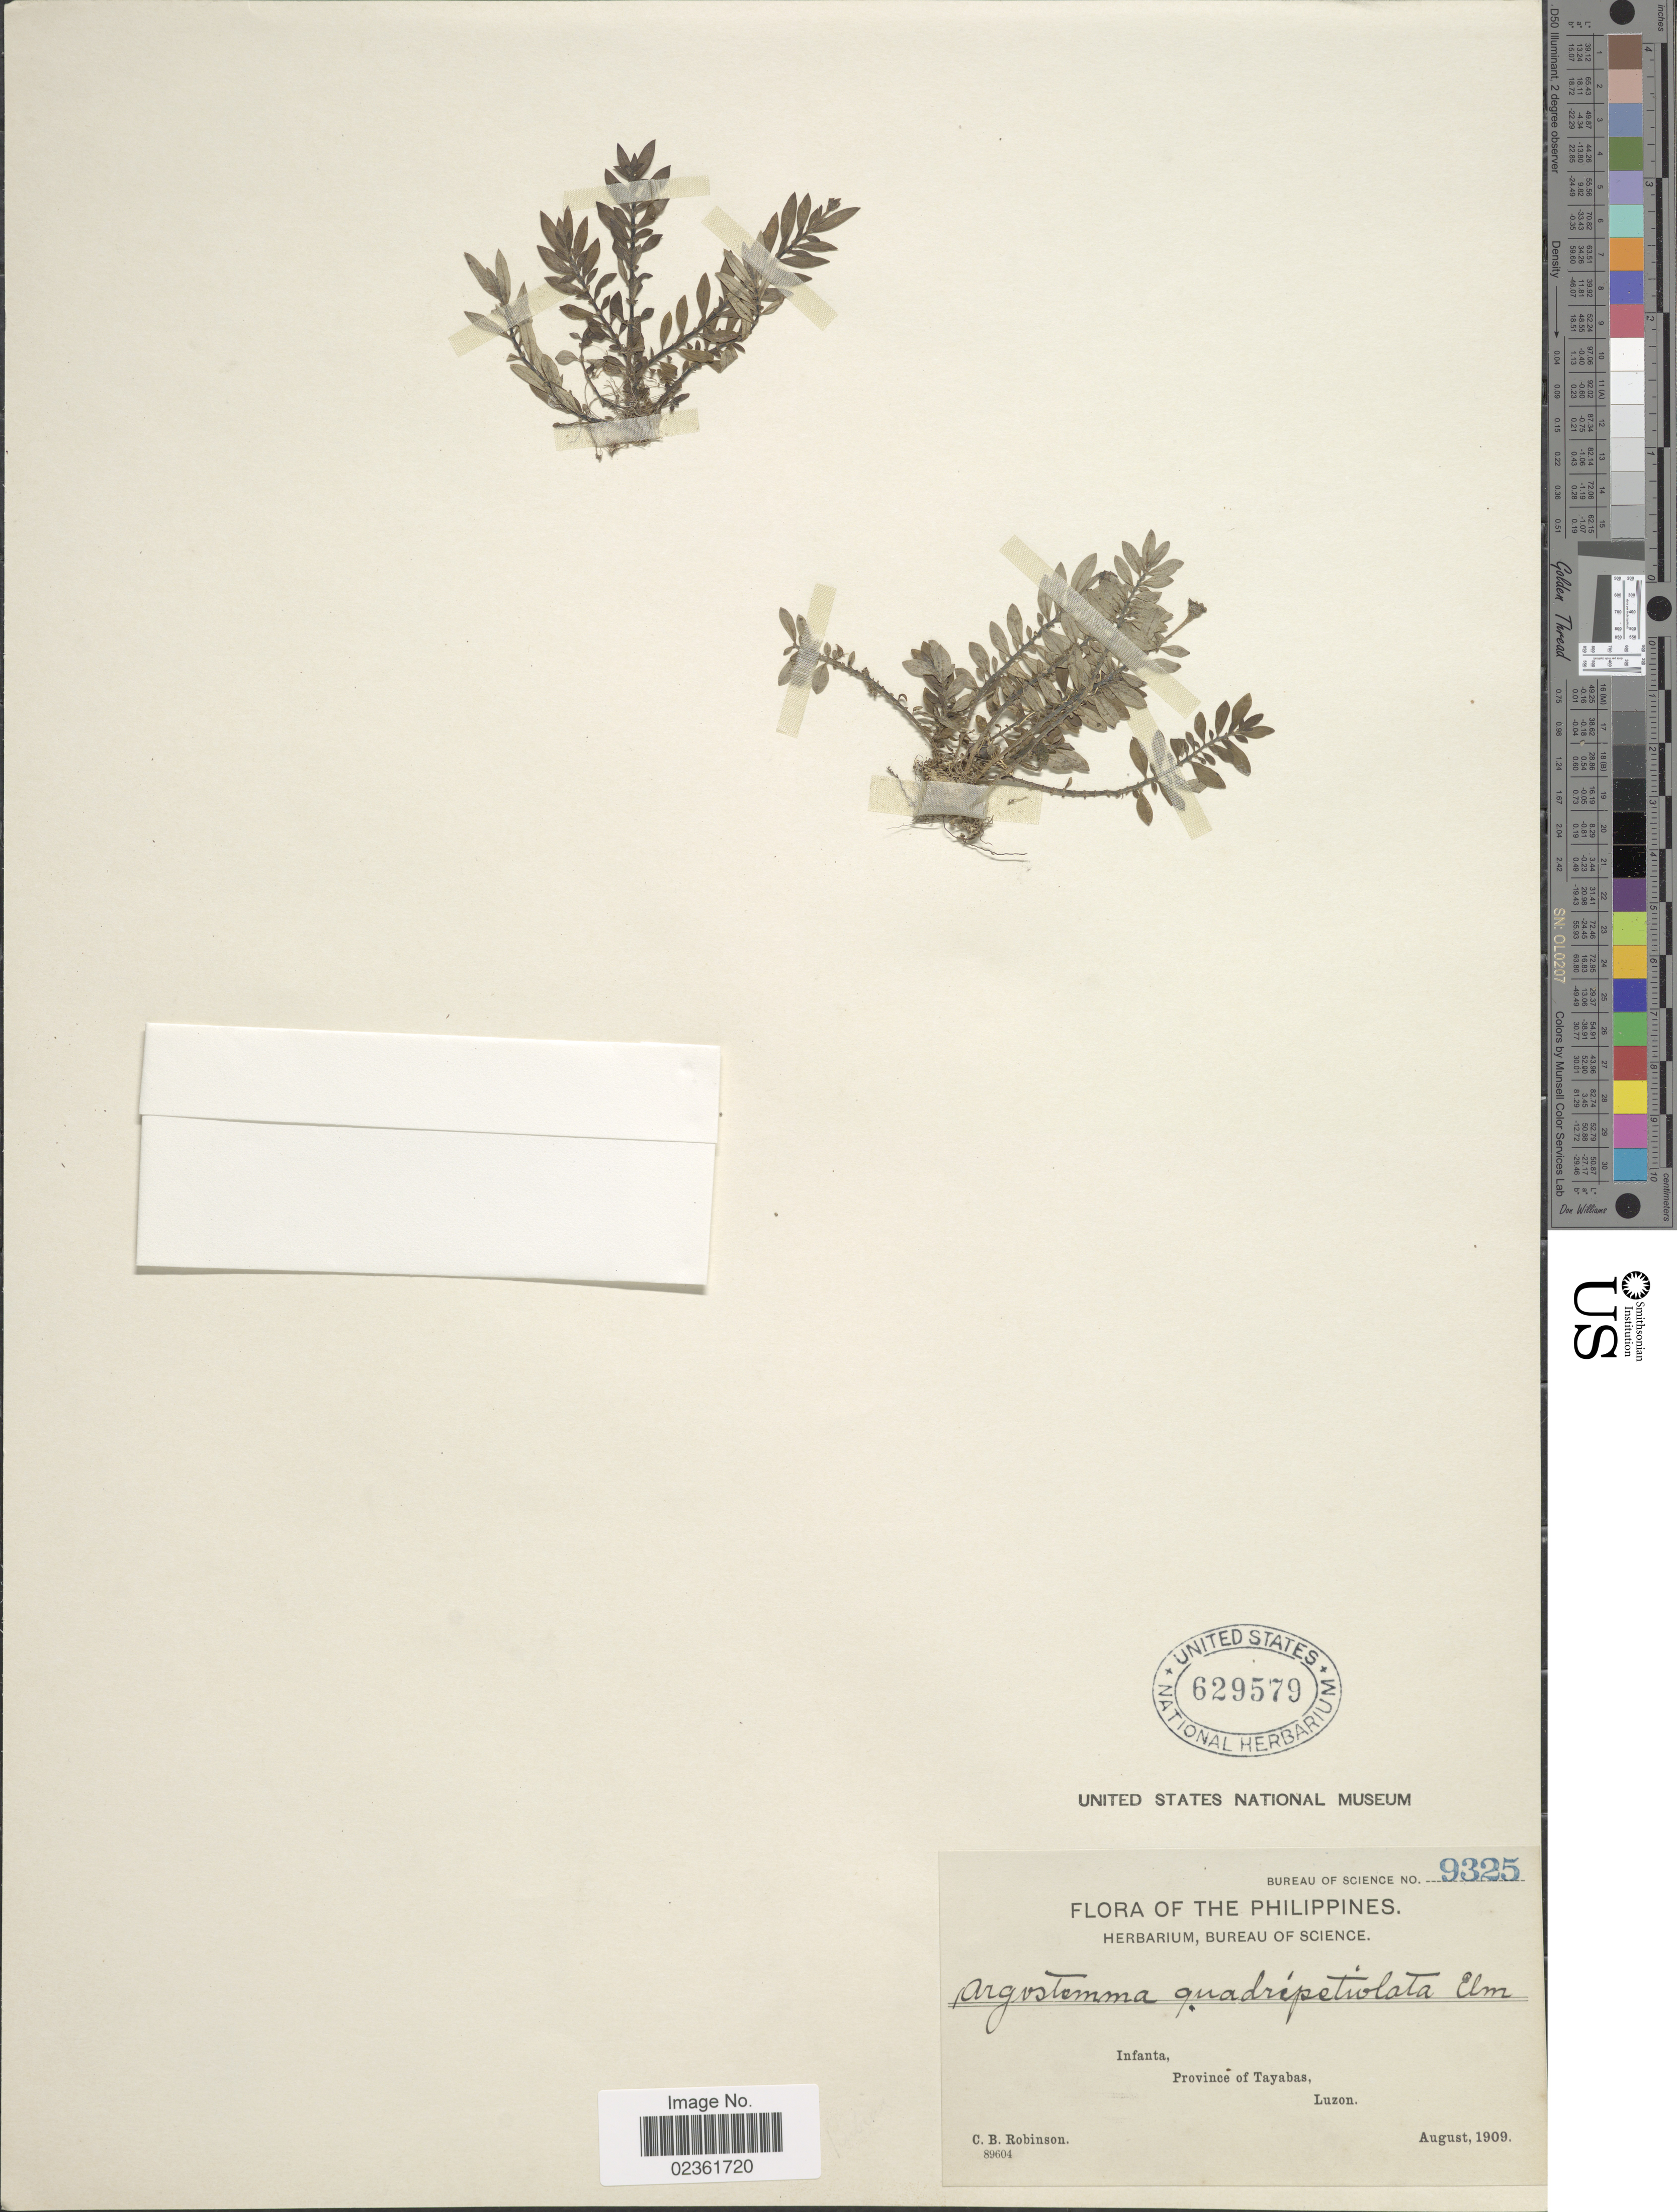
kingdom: Plantae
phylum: Tracheophyta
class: Magnoliopsida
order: Gentianales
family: Rubiaceae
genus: Argostemma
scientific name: Argostemma quadripetalum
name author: Elmer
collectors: C. Robinson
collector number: Bureau of Science 9325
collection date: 1909-08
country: Philippines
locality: Infanta, Province of Tayabas, Luzon.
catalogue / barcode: US 629579